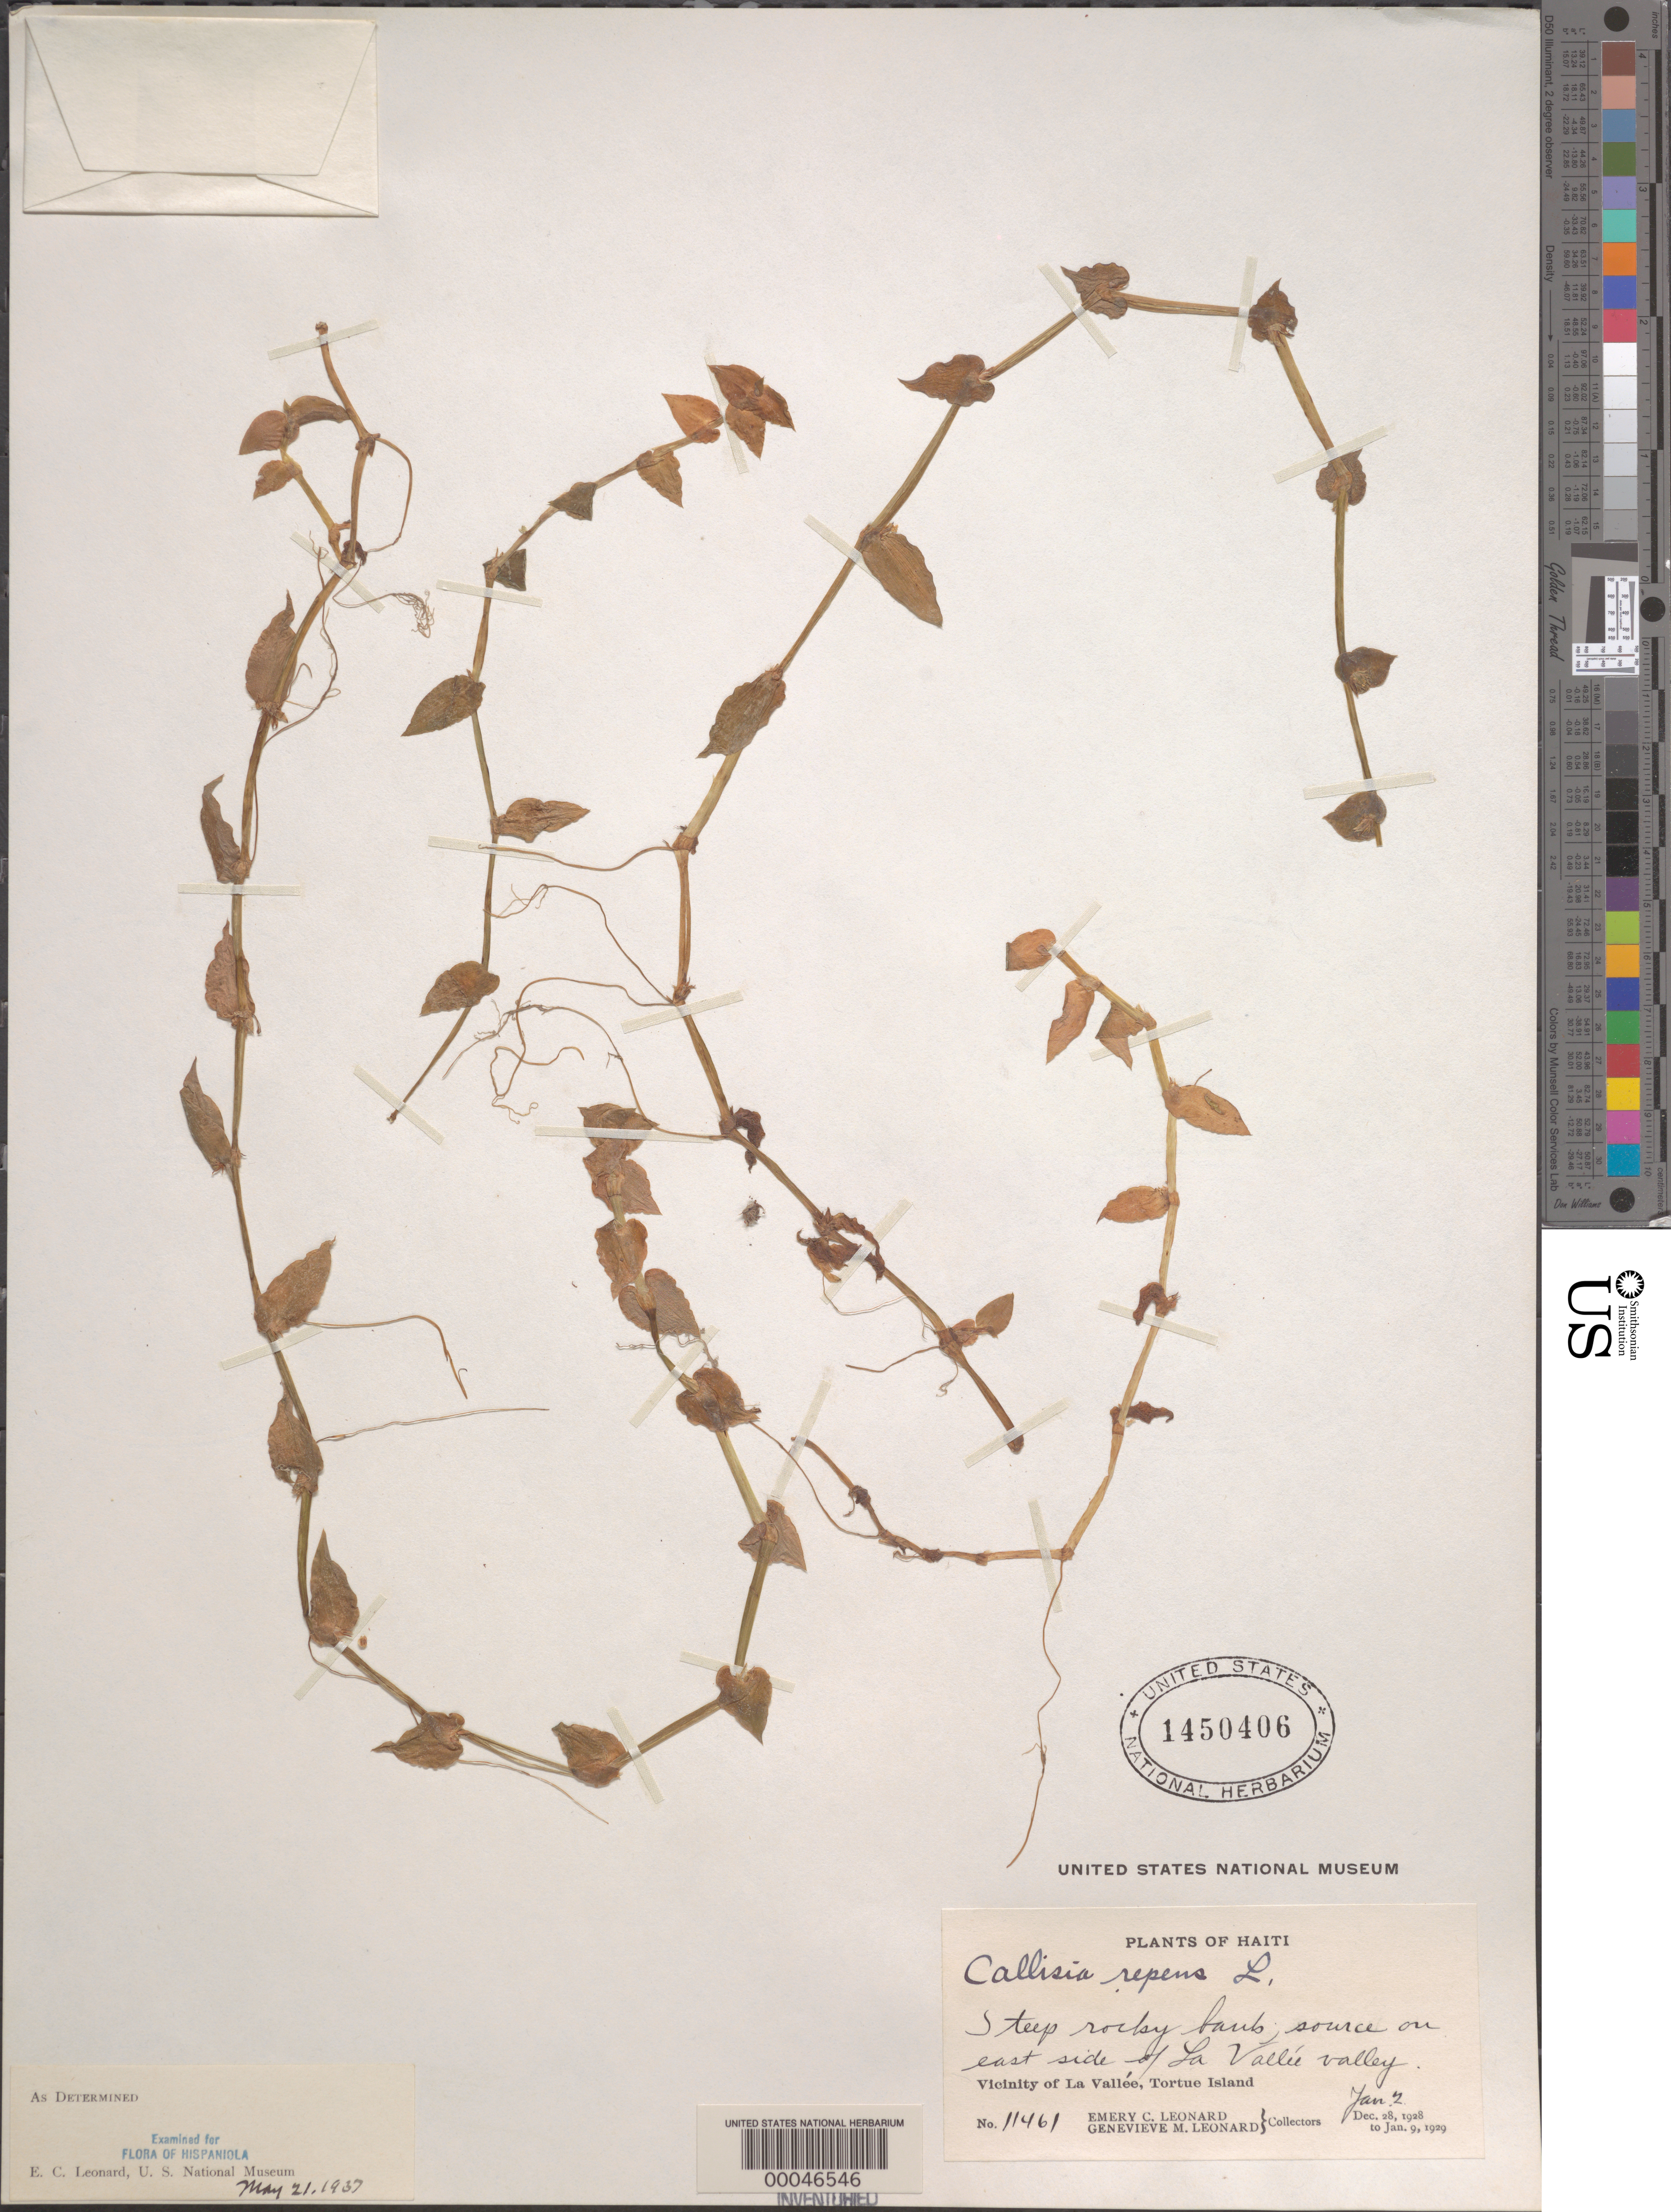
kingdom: Plantae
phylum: Tracheophyta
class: Liliopsida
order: Commelinales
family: Commelinaceae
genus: Callisia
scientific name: Callisia repens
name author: (Jacq.) L.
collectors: E. C. Leonard & G. M. Leonard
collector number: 11461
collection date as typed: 02 Jan 1929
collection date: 1929-01-02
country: Haiti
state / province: Nord-Ouest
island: Tortuga Island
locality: Near la vallee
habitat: Steep rocky bank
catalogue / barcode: US 1450406